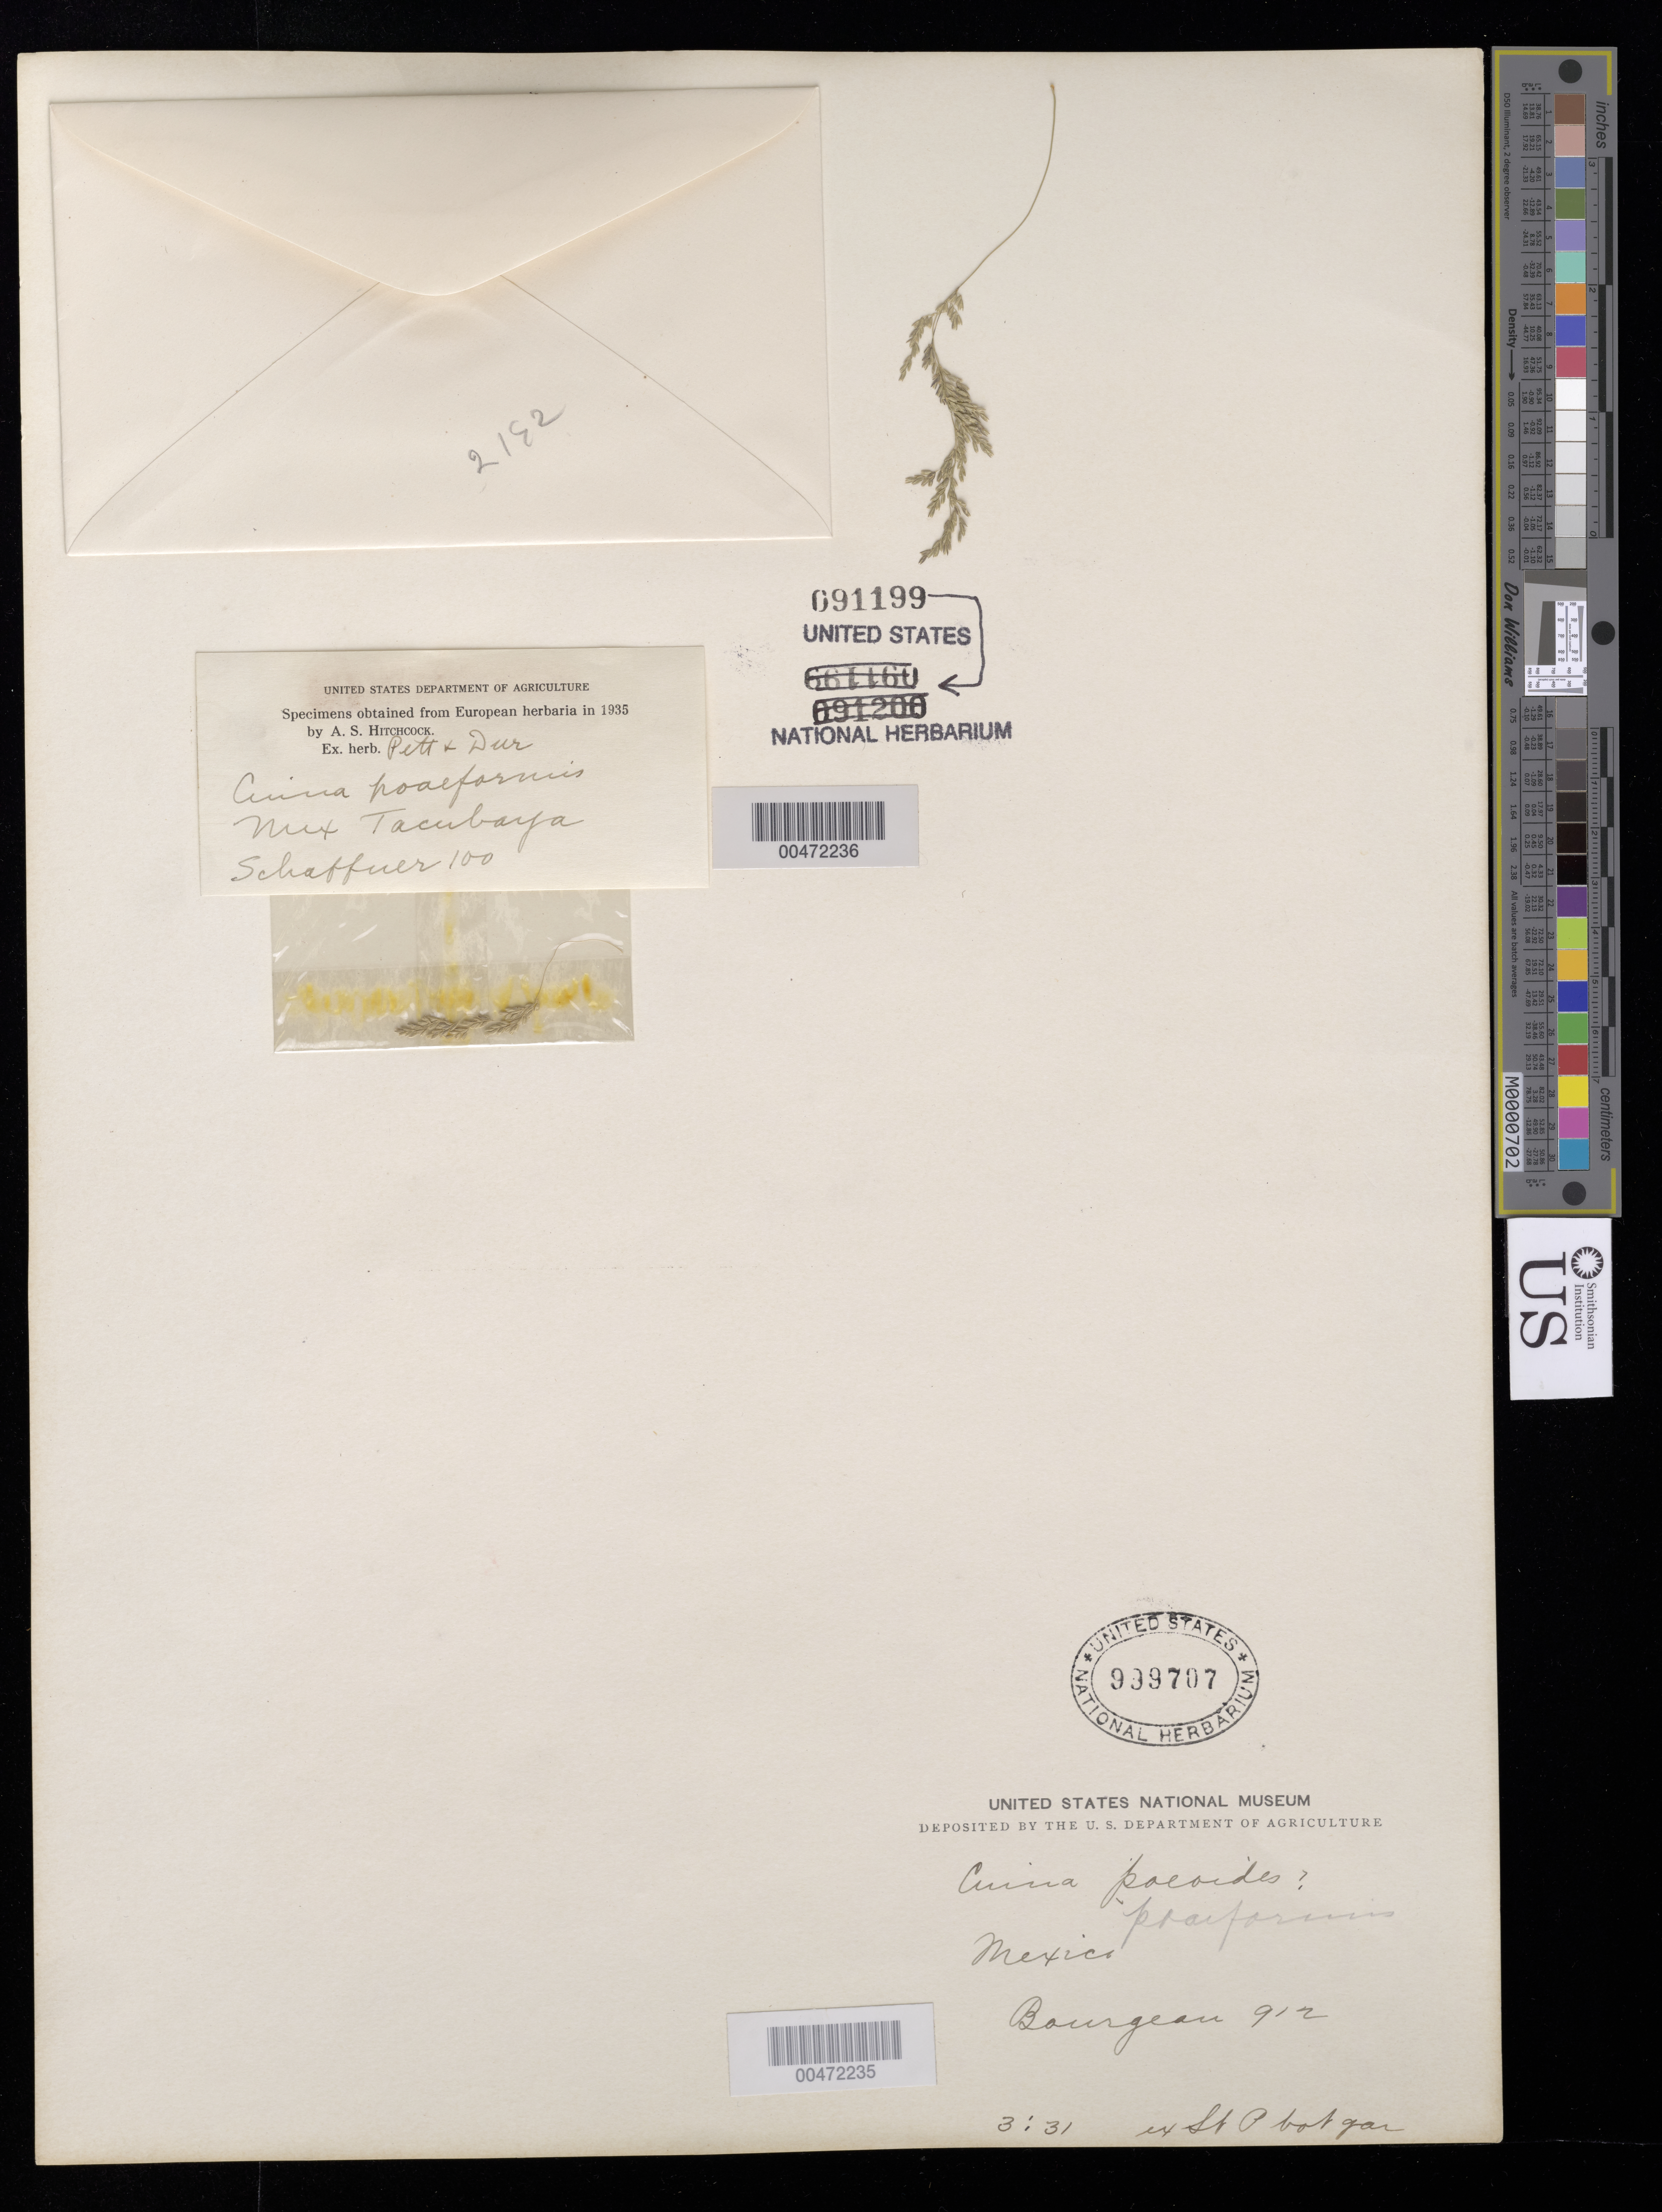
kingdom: Plantae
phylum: Tracheophyta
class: Liliopsida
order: Poales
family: Poaceae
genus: Cinna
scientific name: Cinna poiformis (Kunth) Scribn. & Merr.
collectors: -. Schaffner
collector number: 100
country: Mexico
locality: Tacubaya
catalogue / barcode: US 91199